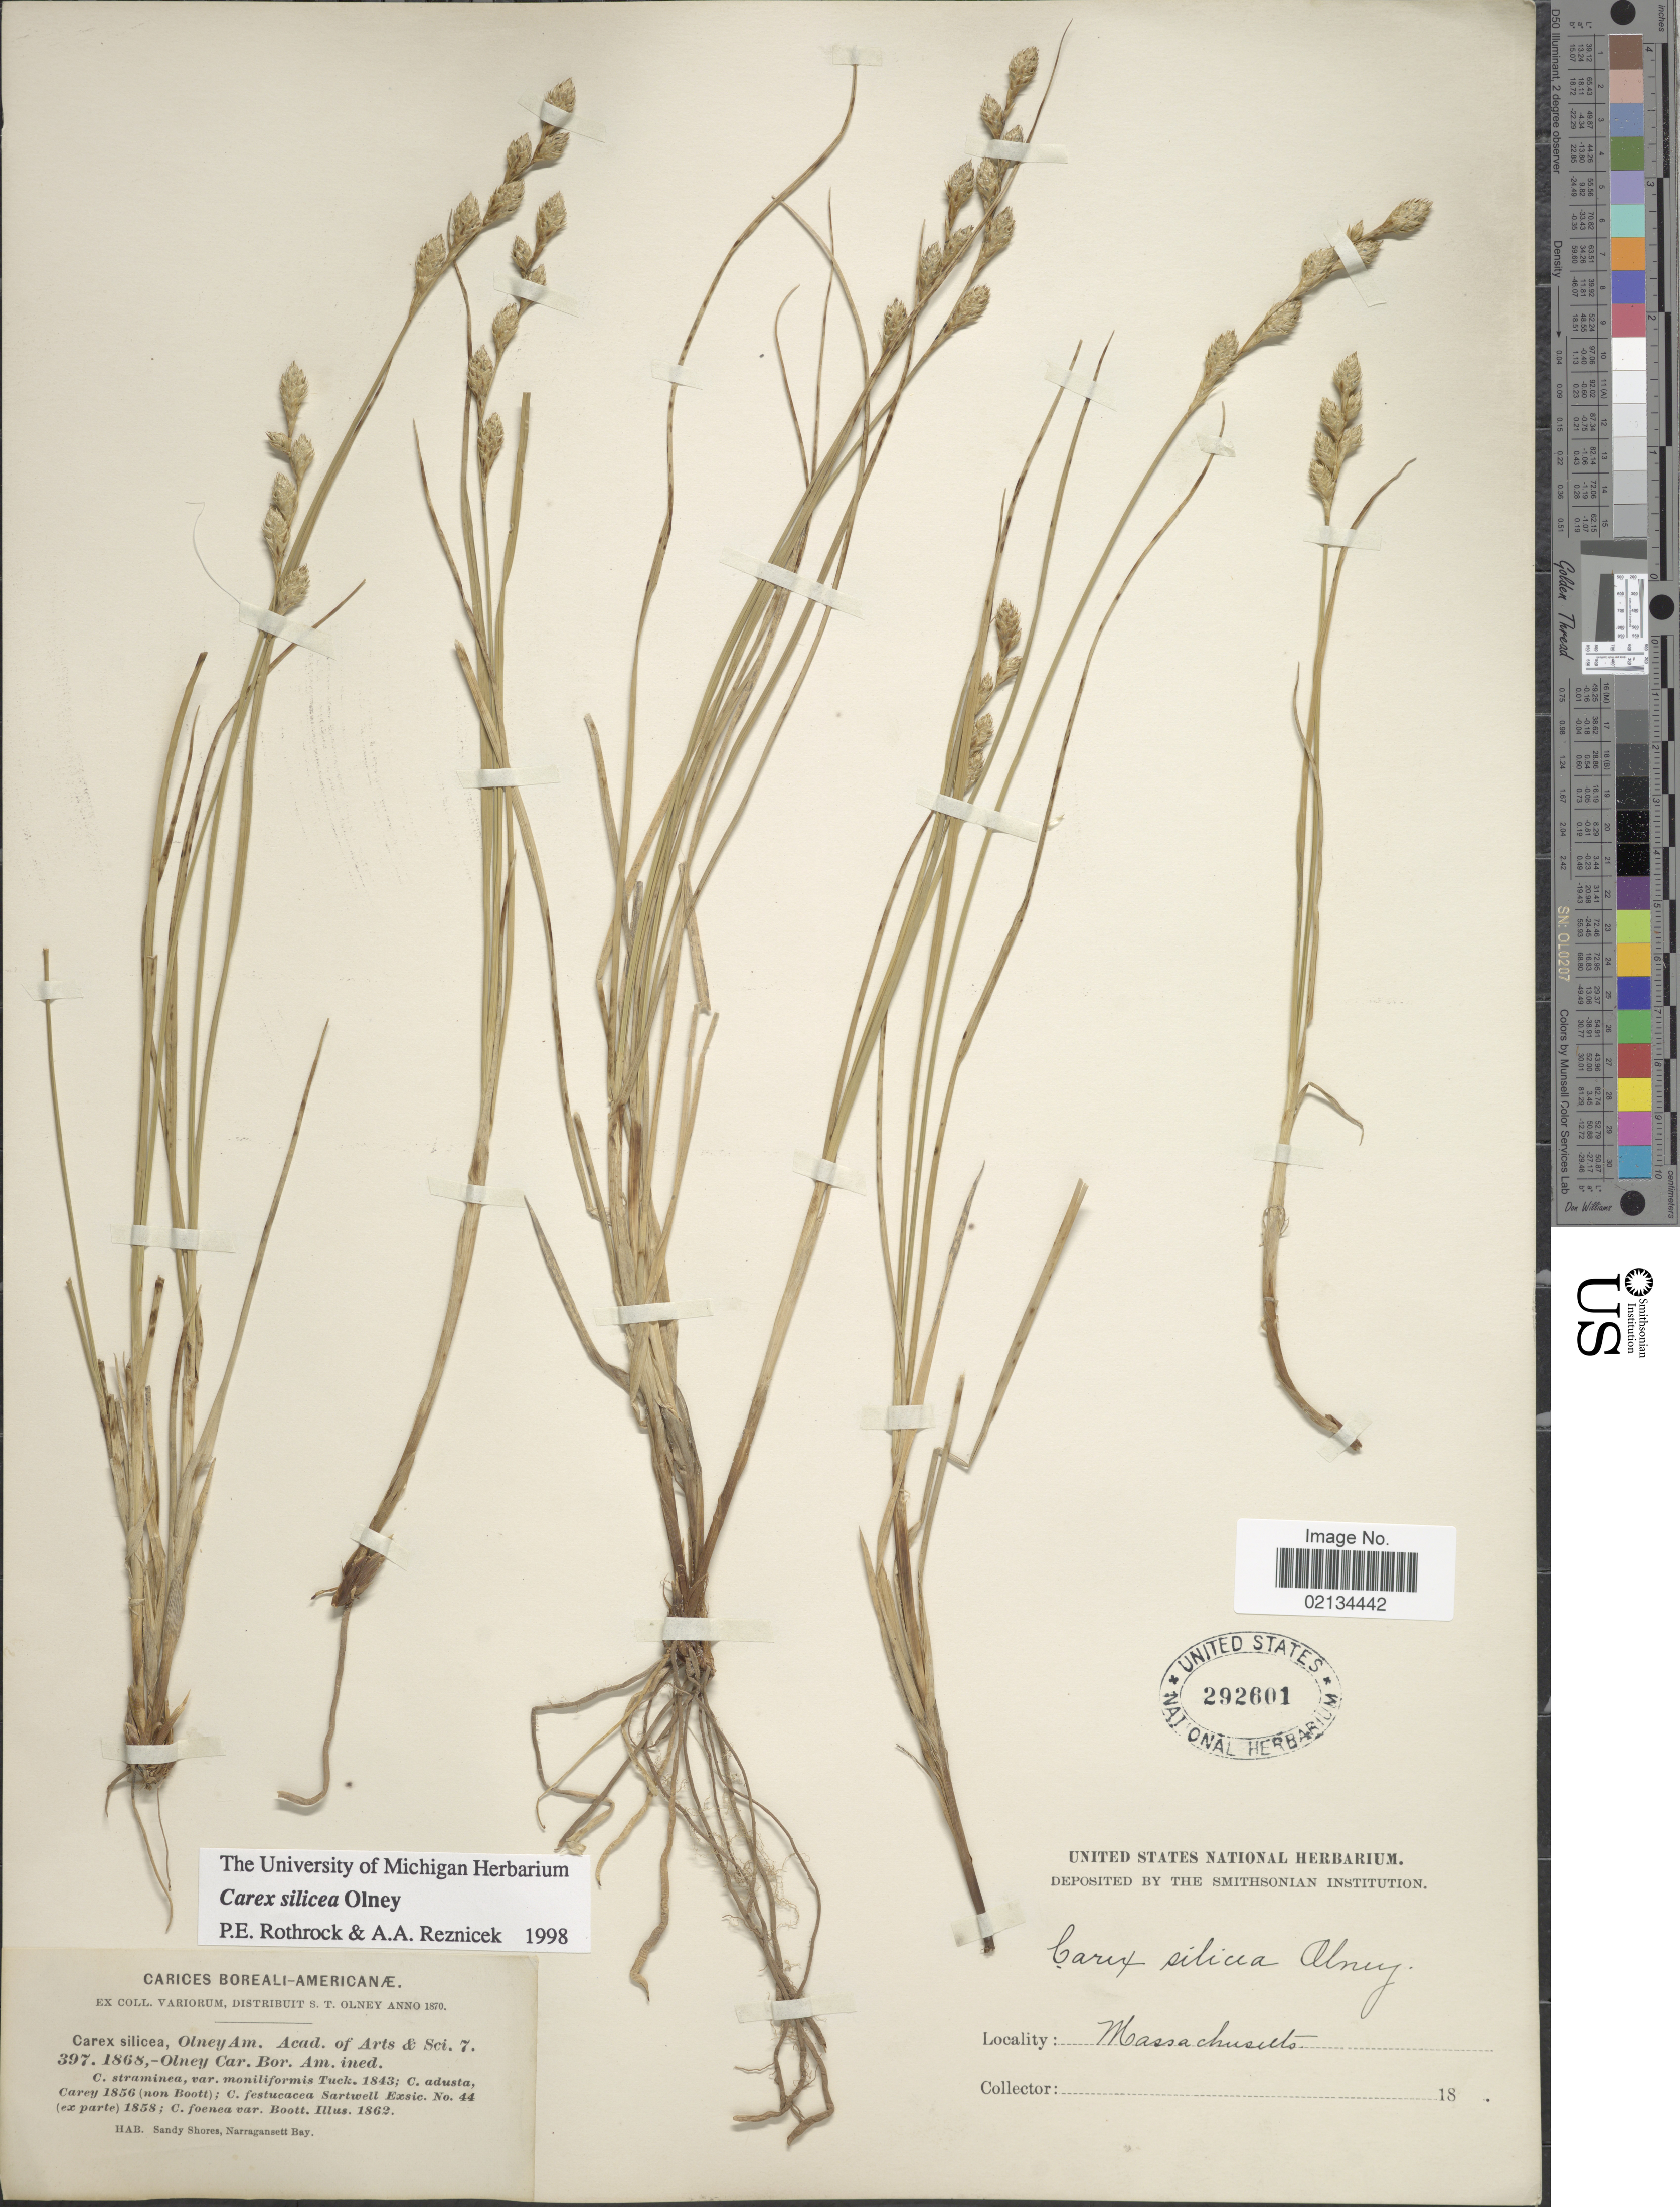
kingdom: Plantae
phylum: Tracheophyta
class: Liliopsida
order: Poales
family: Cyperaceae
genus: Carex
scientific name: Carex silicea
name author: Olney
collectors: S. Olney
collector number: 397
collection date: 1868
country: United States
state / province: Massachusetts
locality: Narrangansett Bay.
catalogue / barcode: US 292601